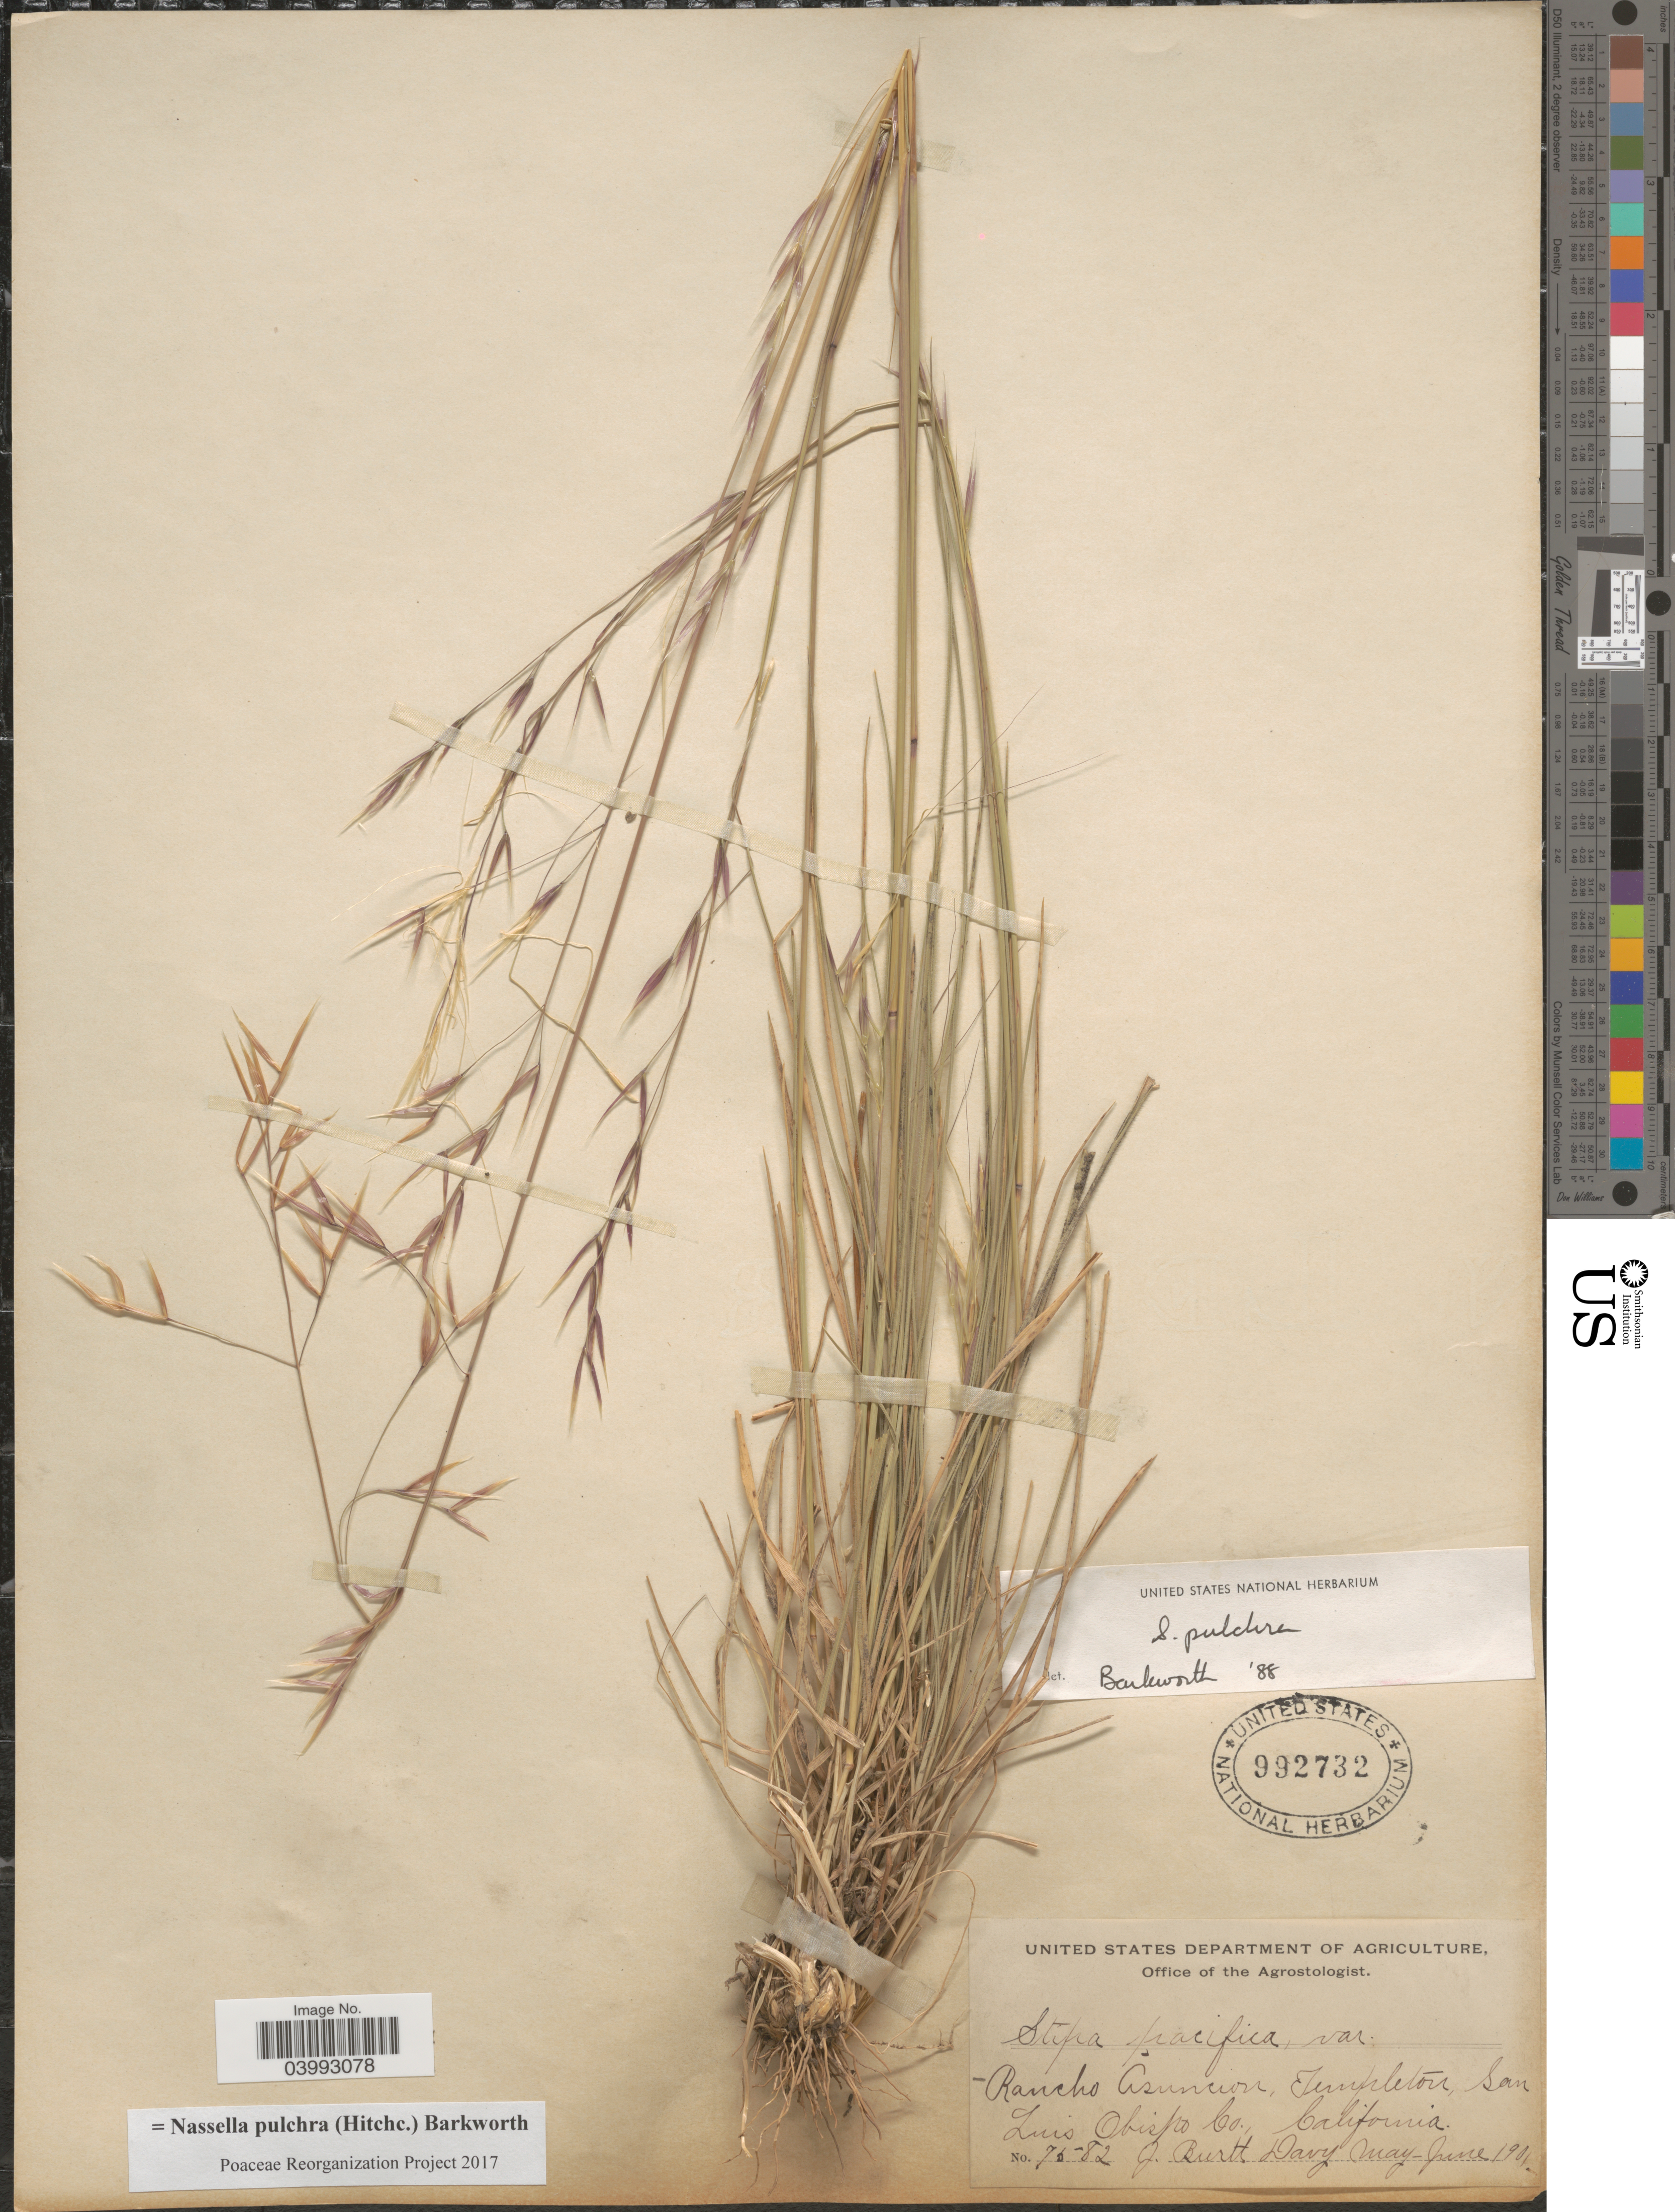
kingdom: Plantae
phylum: Tracheophyta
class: Liliopsida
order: Poales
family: Poaceae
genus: Nassella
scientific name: Nassella pulchra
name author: (Hitchc.) Barkworth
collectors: J. Burtt Davy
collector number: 7582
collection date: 1901-05/1901-06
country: United States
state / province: California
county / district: San Luis Obispo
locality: Rancho Asuncion, Templeton, San Luis Obispo Co.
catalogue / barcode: US 992732